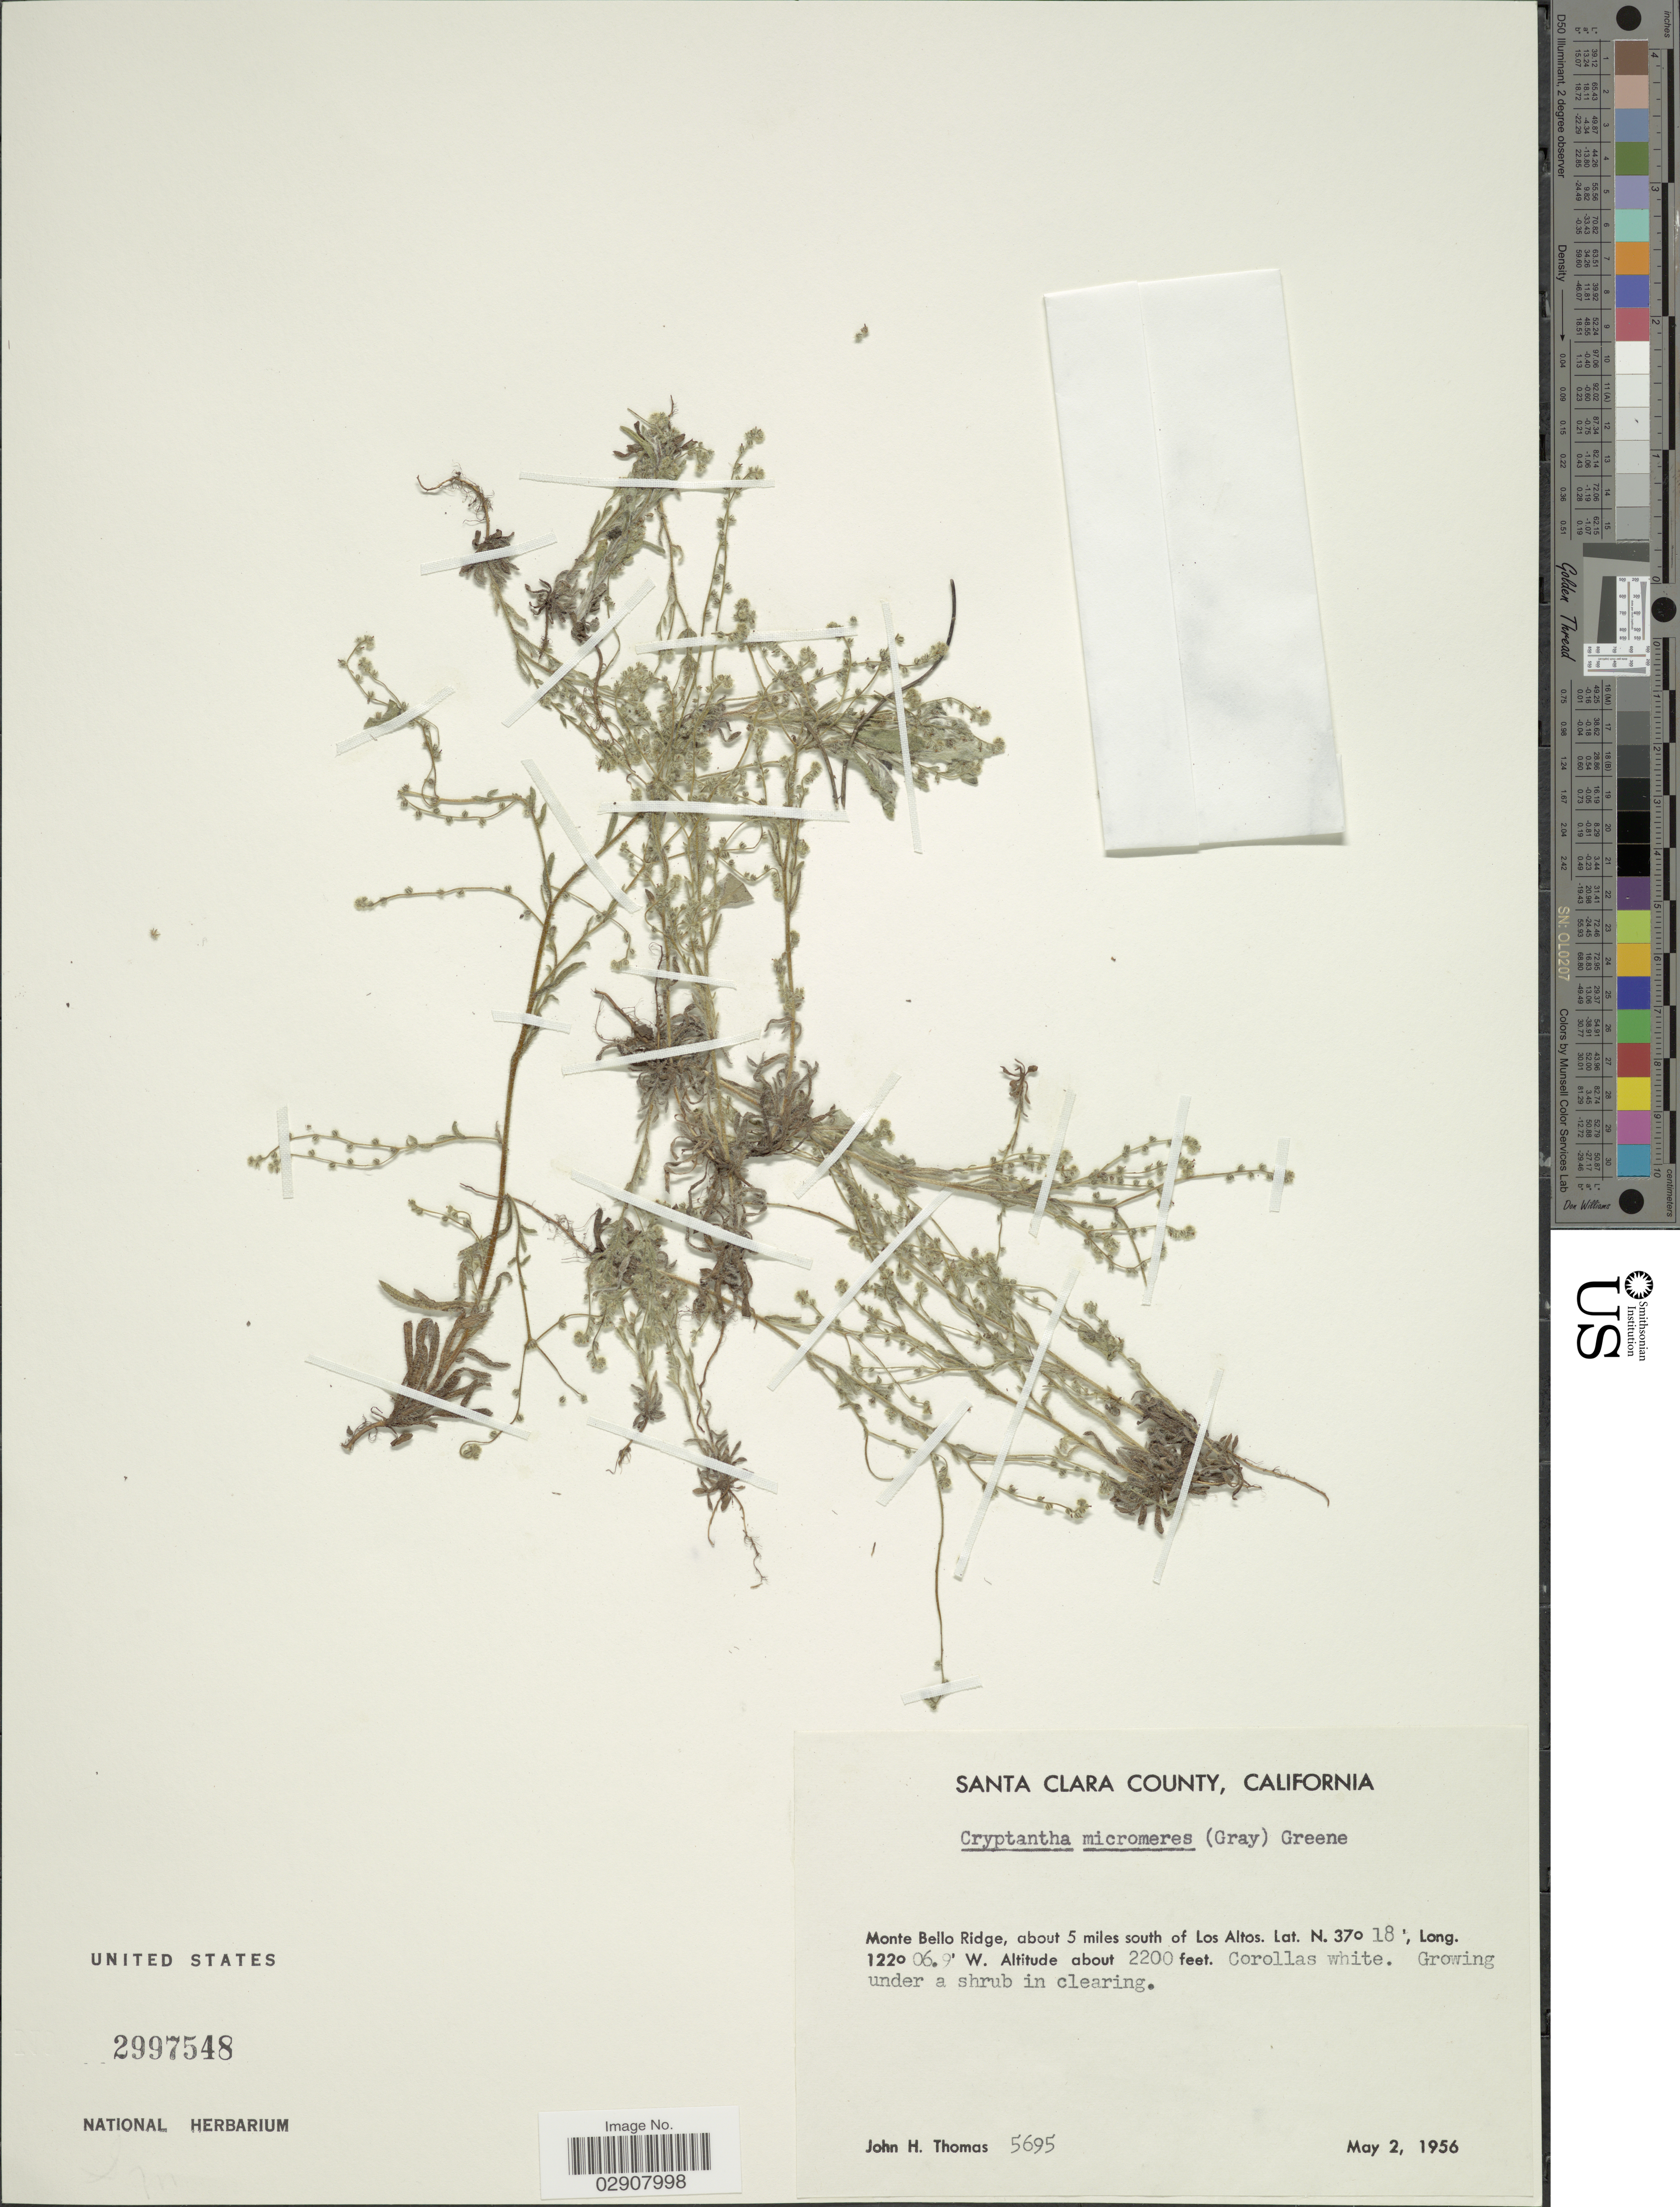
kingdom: Plantae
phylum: Tracheophyta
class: Magnoliopsida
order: Boraginales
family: Boraginaceae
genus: Cryptantha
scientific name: Cryptantha micromeres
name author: (A. Gray) S.W. Greene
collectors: J. H. Thomas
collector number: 5695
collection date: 1956-05-02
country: United States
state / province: California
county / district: Santa Clara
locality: Santa Clara County, Monte Bello Ridge, about 5 miles south of Los Altos.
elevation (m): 671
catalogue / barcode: US 2997548